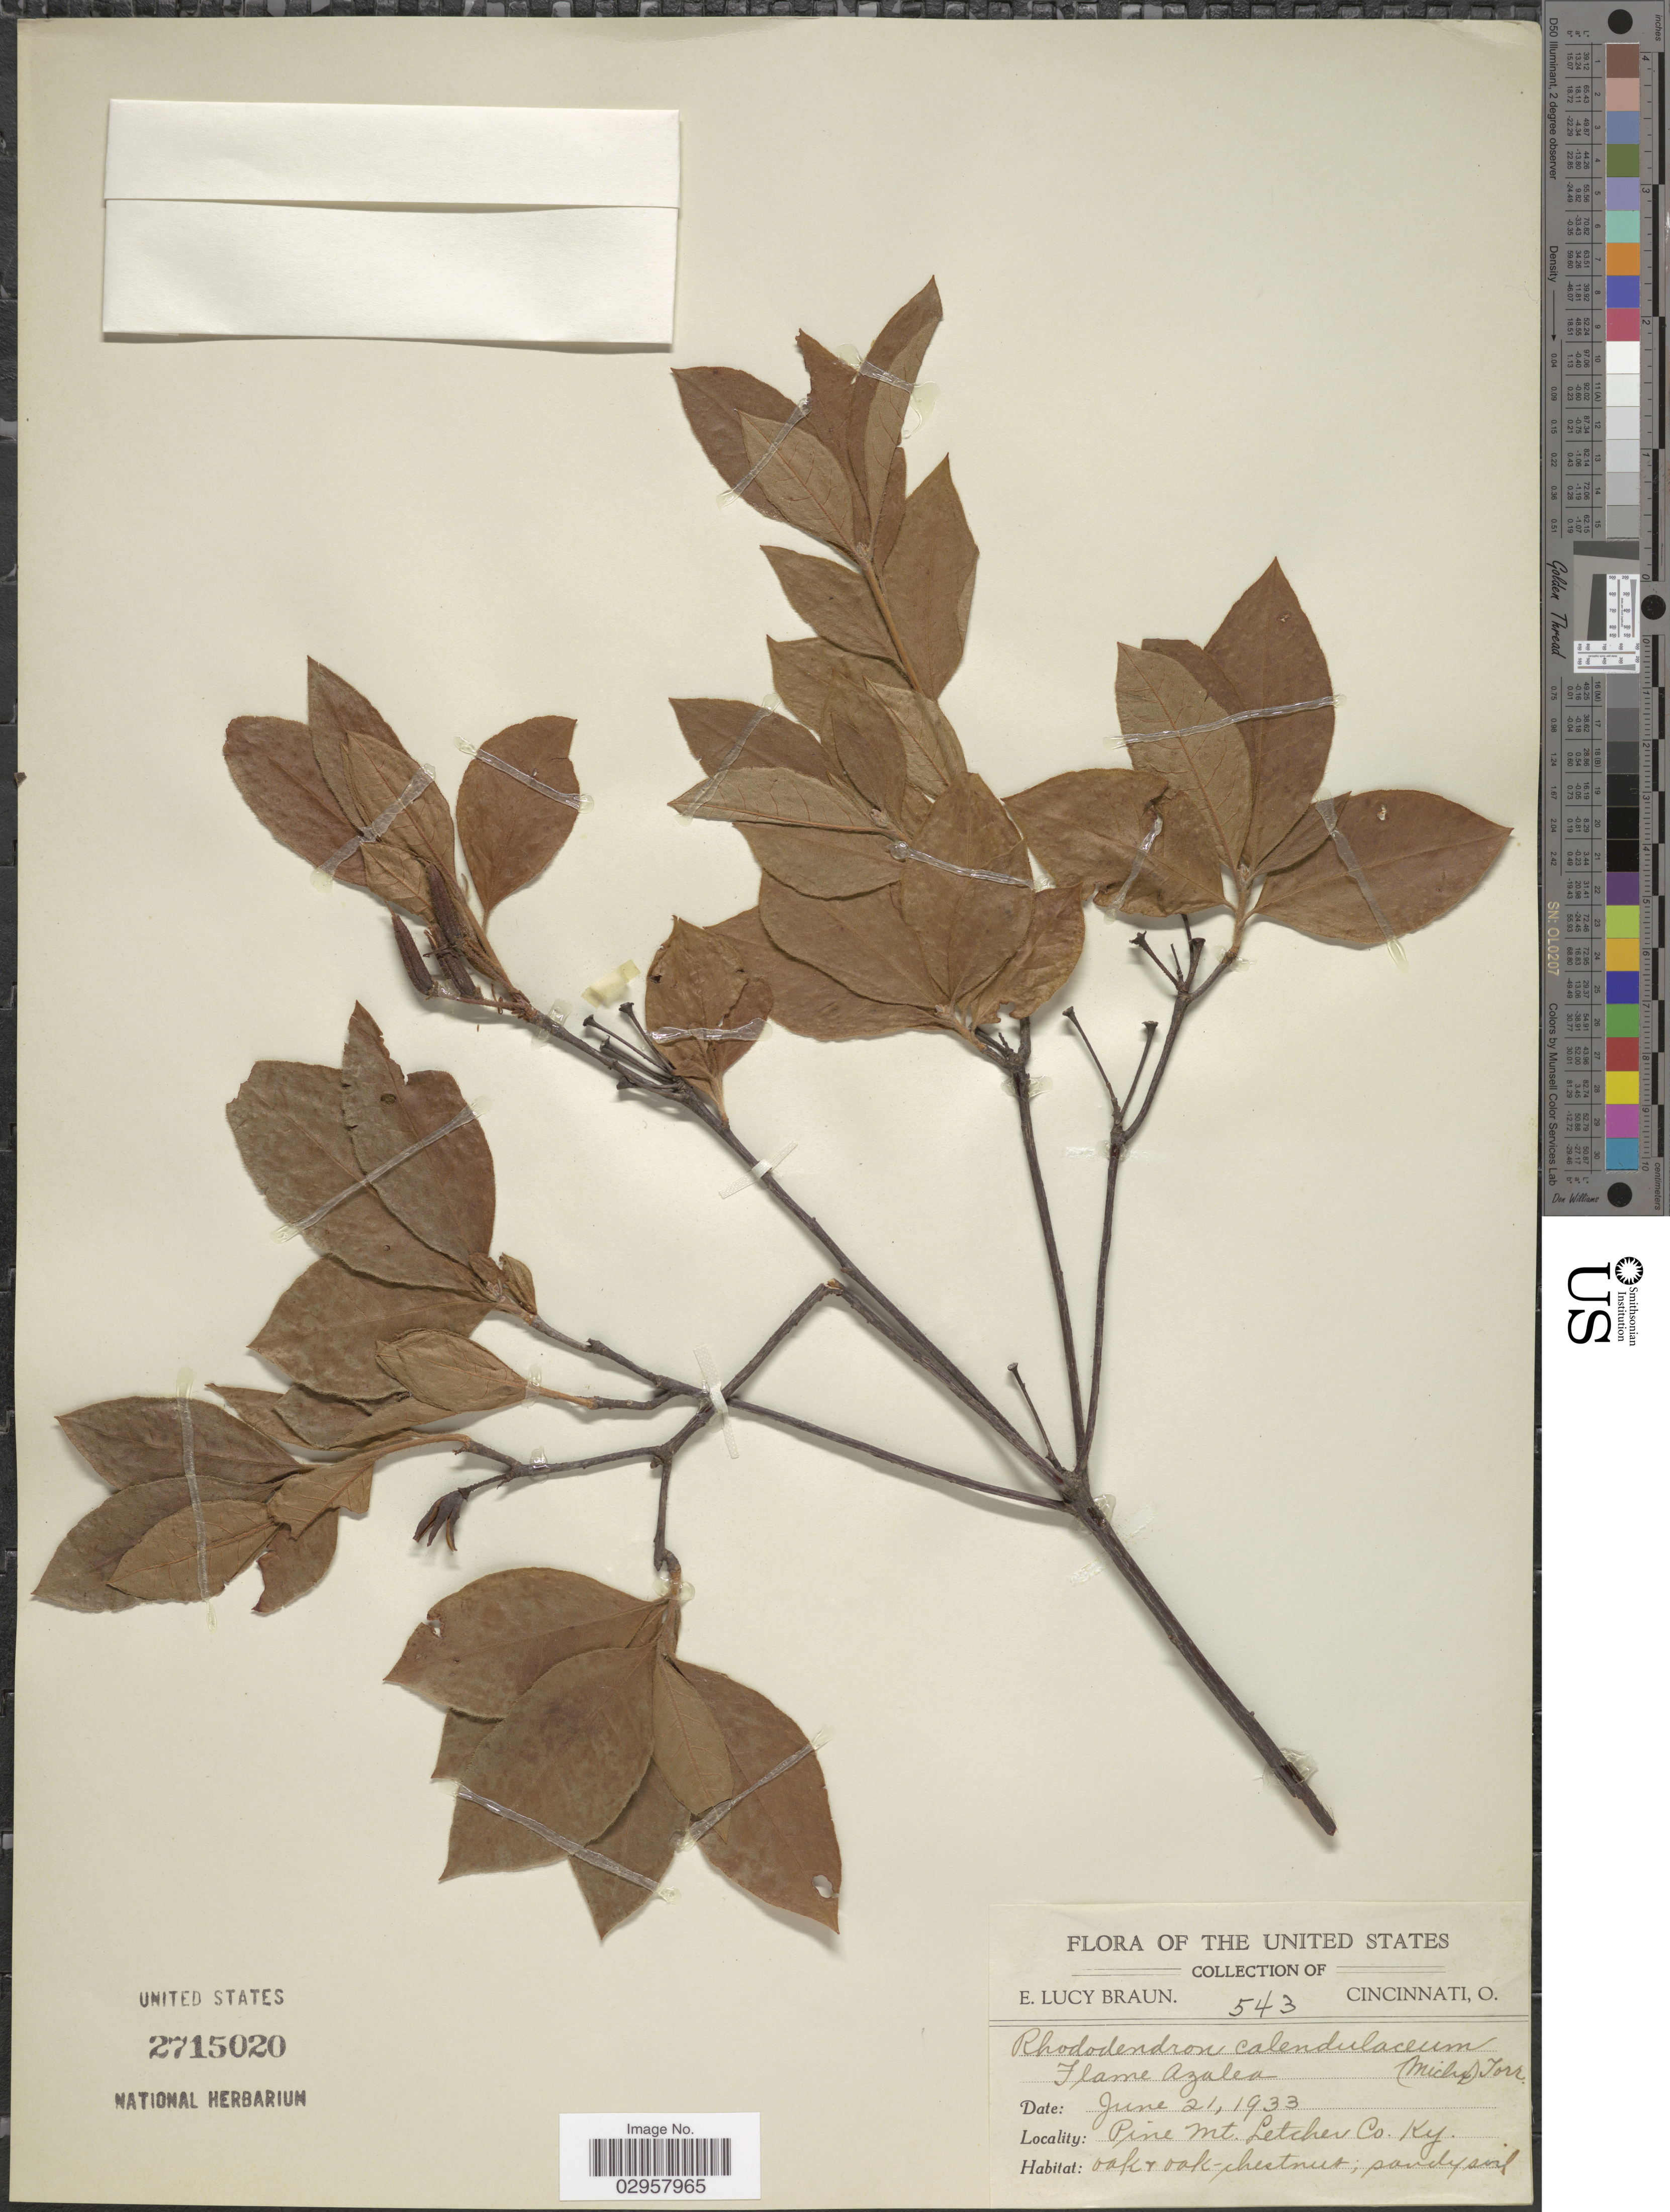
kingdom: Plantae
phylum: Tracheophyta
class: Magnoliopsida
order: Ericales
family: Ericaceae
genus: Rhododendron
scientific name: Rhododendron calendulaceum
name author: (Michx.) Torr.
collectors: E. L. Braun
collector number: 543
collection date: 1933-06-21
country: United States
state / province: Kentucky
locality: Pine Mt., Letcher Co.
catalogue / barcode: US 2715020